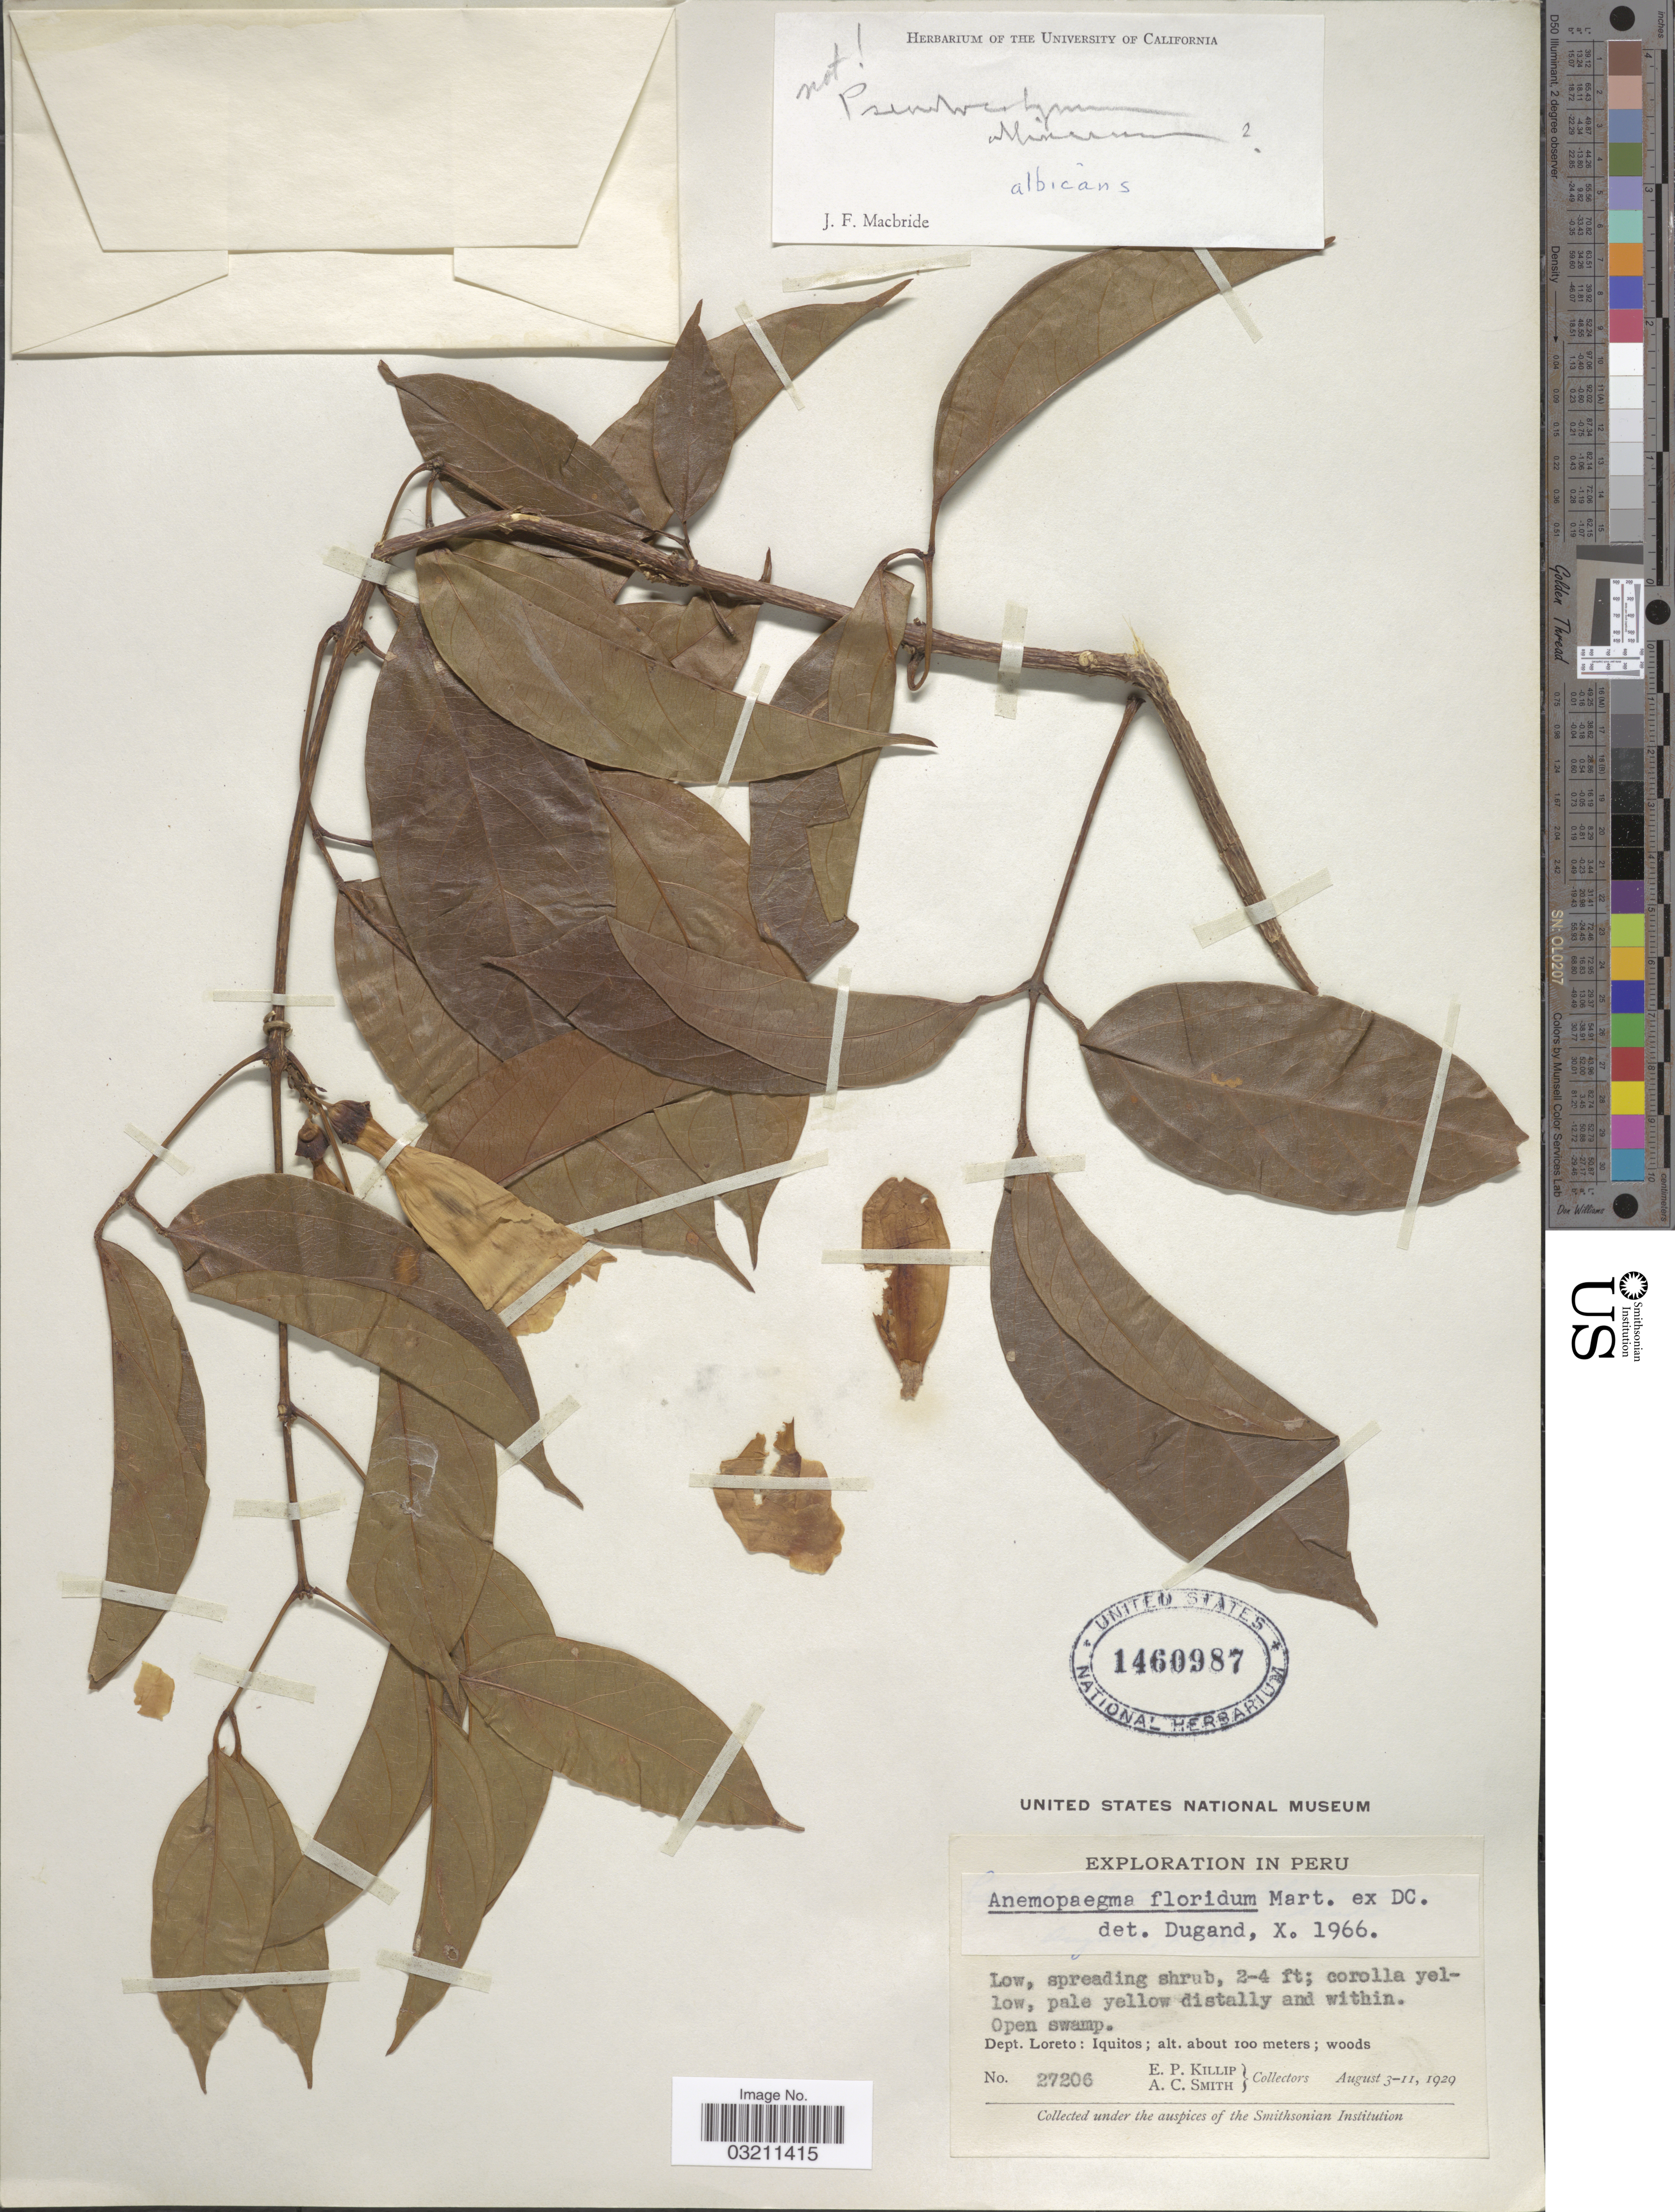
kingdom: Plantae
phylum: Tracheophyta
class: Magnoliopsida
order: Lamiales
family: Bignoniaceae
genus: Anemopaegma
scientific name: Anemopaegma floridum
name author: Mart. ex DC.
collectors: E. P. Killip & A. C. Smith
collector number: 27206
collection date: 1929-08-03/1929-08-11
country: Peru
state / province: Loreto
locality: Dept. Loreto: Iquitos.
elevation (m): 100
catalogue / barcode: US 1460987